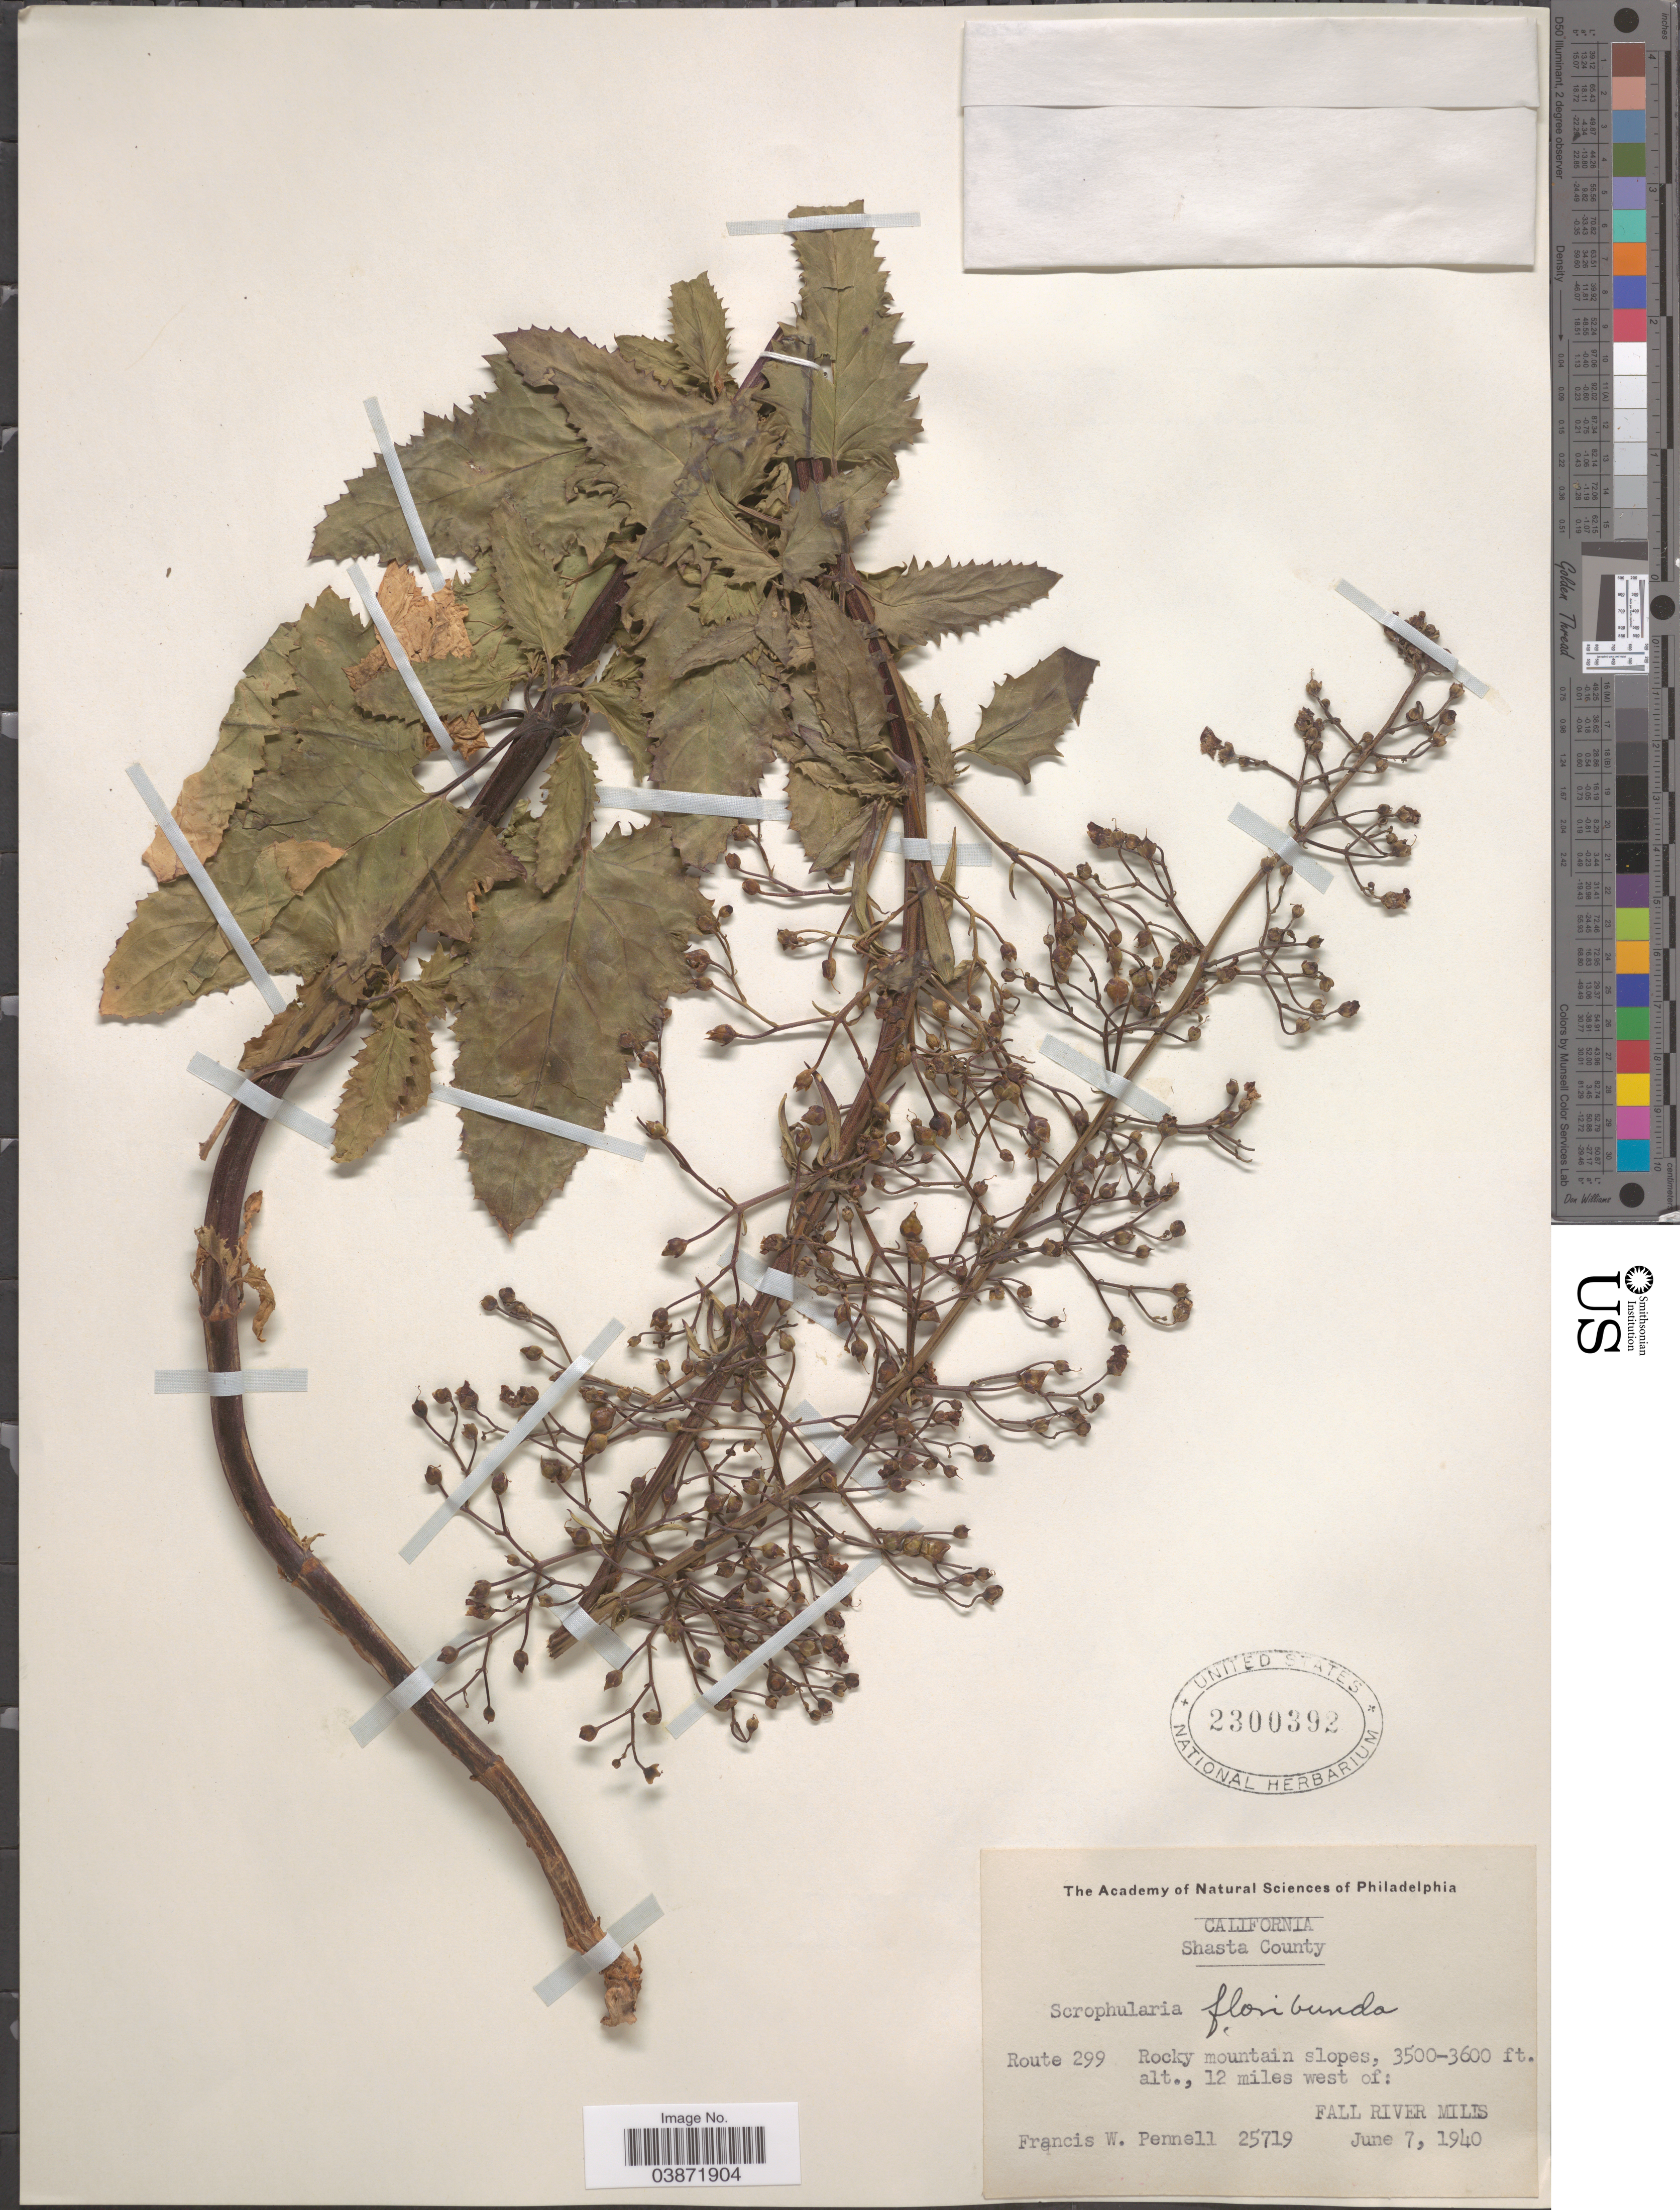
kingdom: Plantae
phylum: Tracheophyta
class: Magnoliopsida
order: Lamiales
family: Scrophulariaceae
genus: Scrophularia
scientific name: Scrophularia floribunda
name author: Boiss. & Balansa in Boiss.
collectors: F. W. Pennell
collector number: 25719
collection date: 1940-06-07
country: United States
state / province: California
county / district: Shasta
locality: Shasta County. Route 299, 12 miles west of: Falls River Mills.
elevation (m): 1067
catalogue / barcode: US 2300392